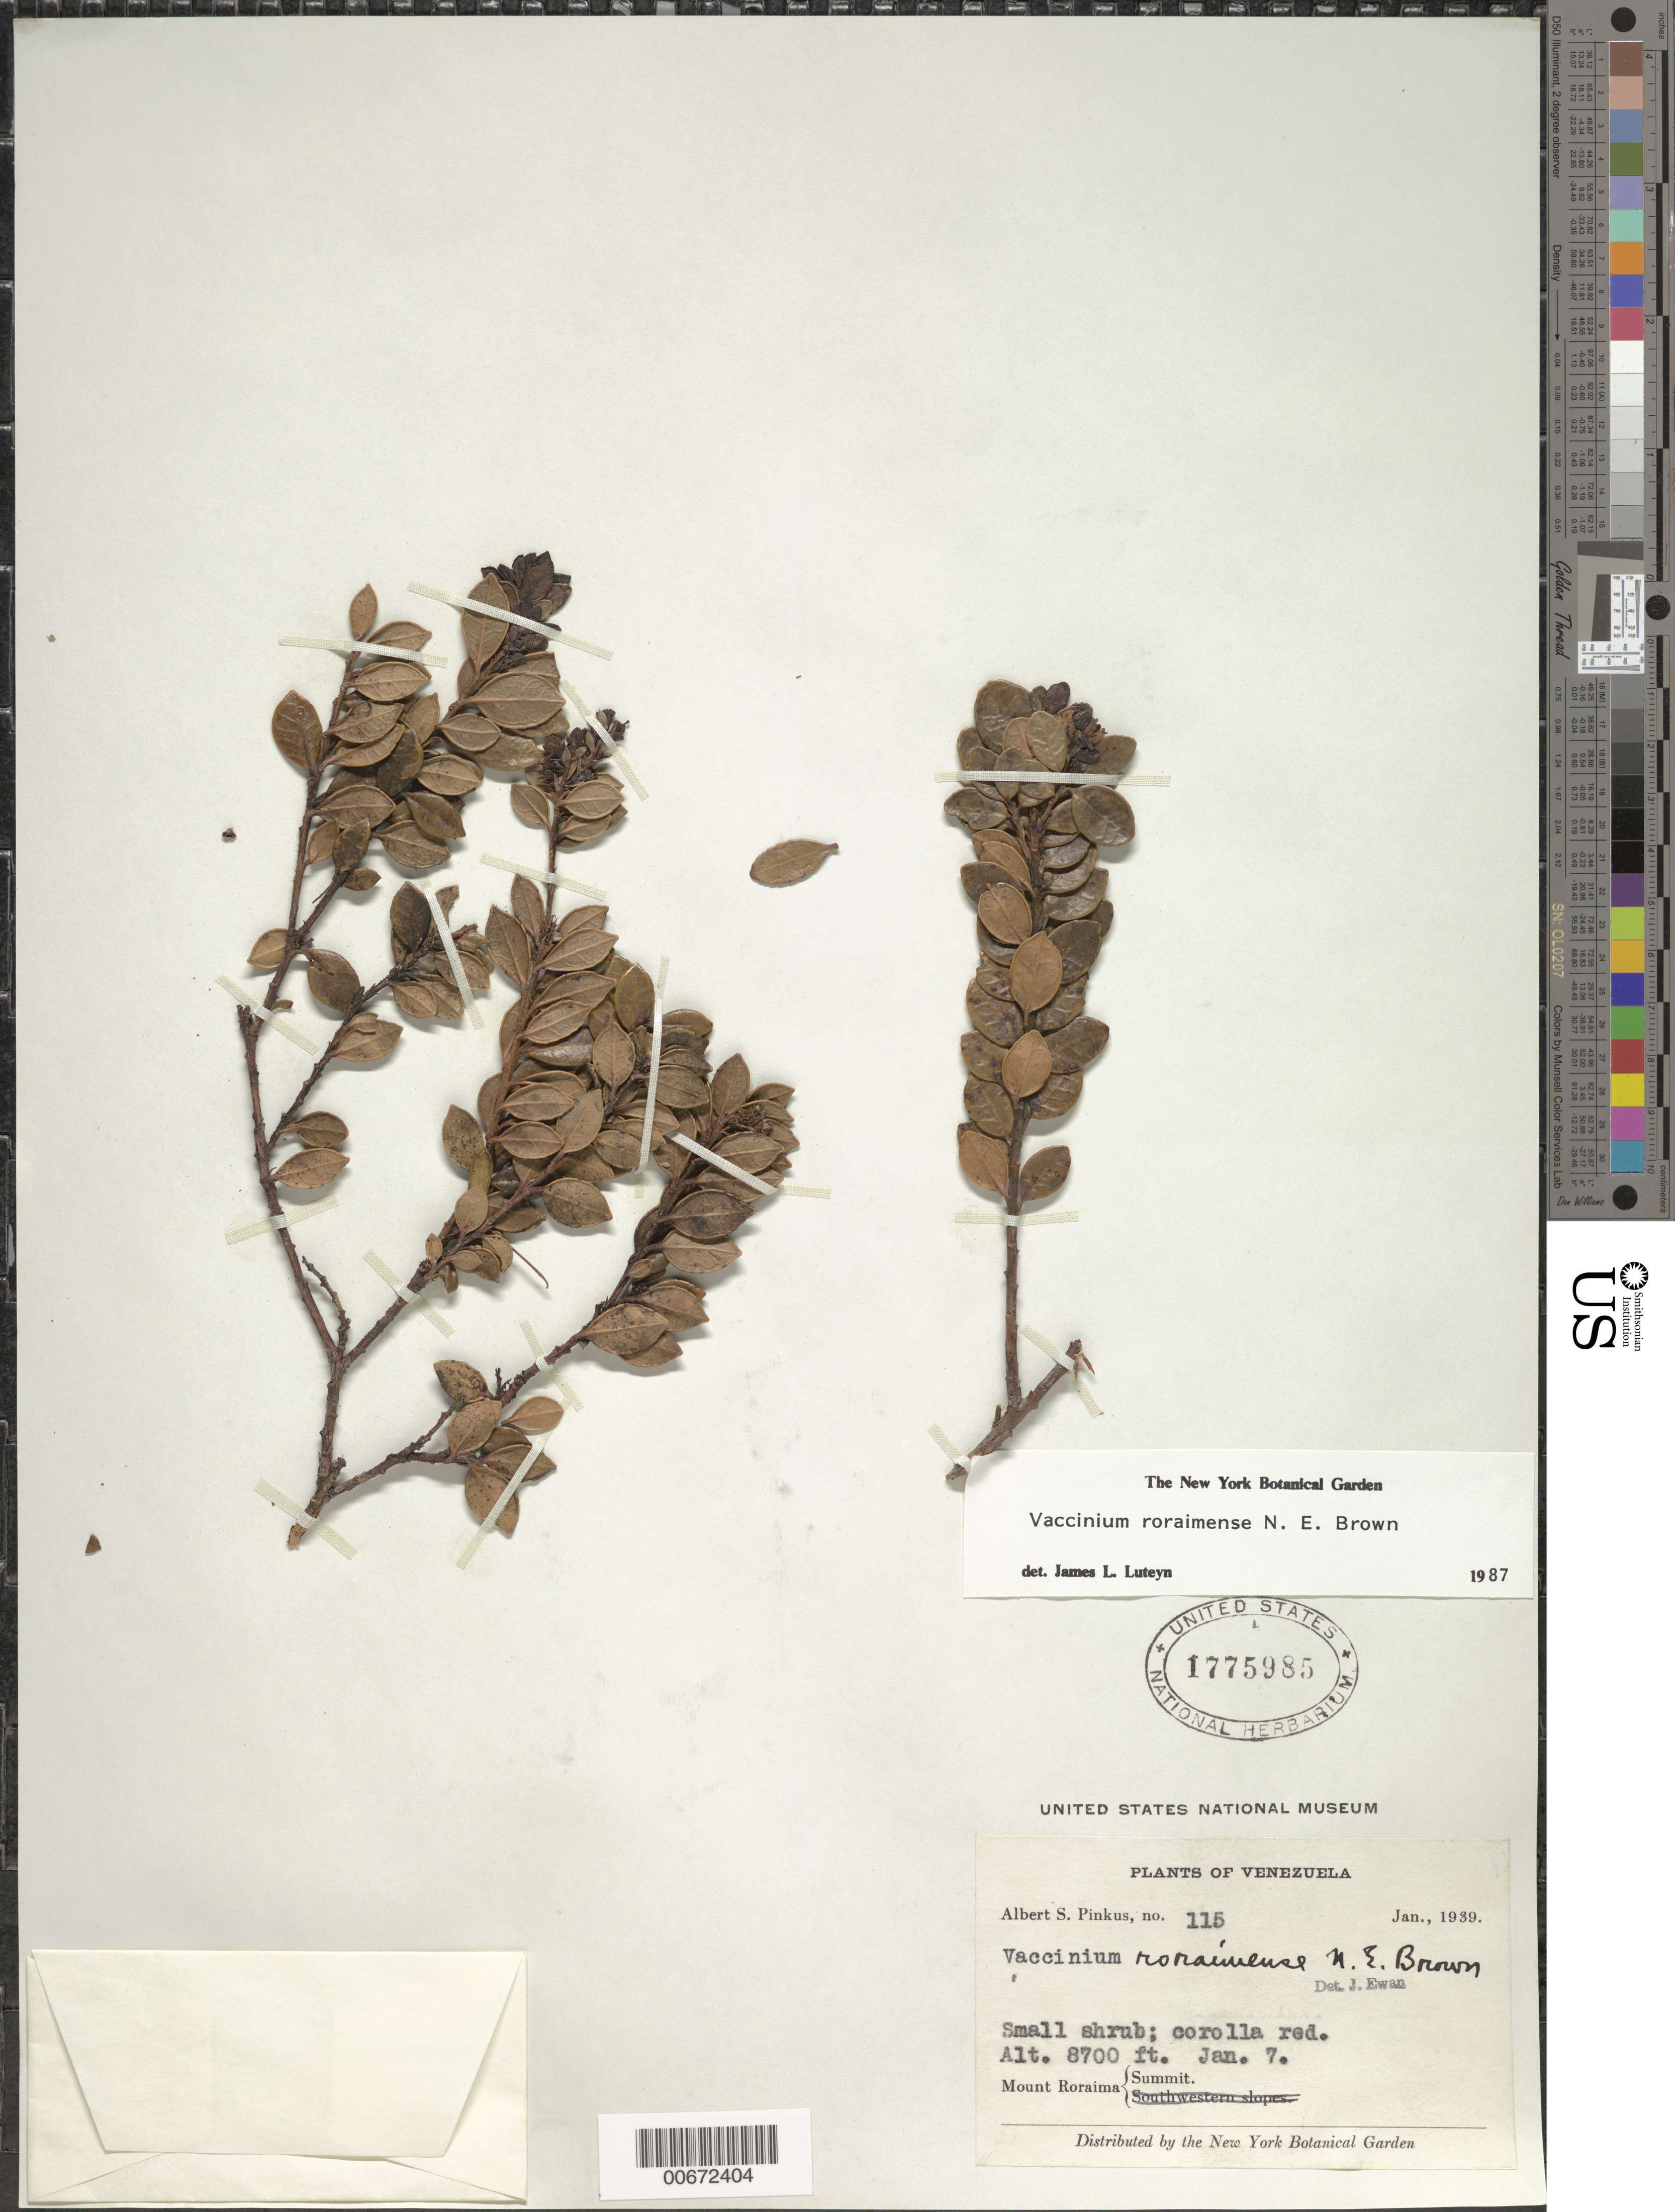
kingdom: Plantae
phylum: Tracheophyta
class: Magnoliopsida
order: Ericales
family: Ericaceae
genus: Vaccinium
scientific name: Vaccinium roraimense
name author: N.E. Br.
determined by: Luteyn, J. L.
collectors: A. Pinkus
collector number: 115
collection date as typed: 7-Jan-39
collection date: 1939-01-07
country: Venezuela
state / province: Bolívar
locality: Mt. Roraima, summit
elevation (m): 2652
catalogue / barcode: US 1775985